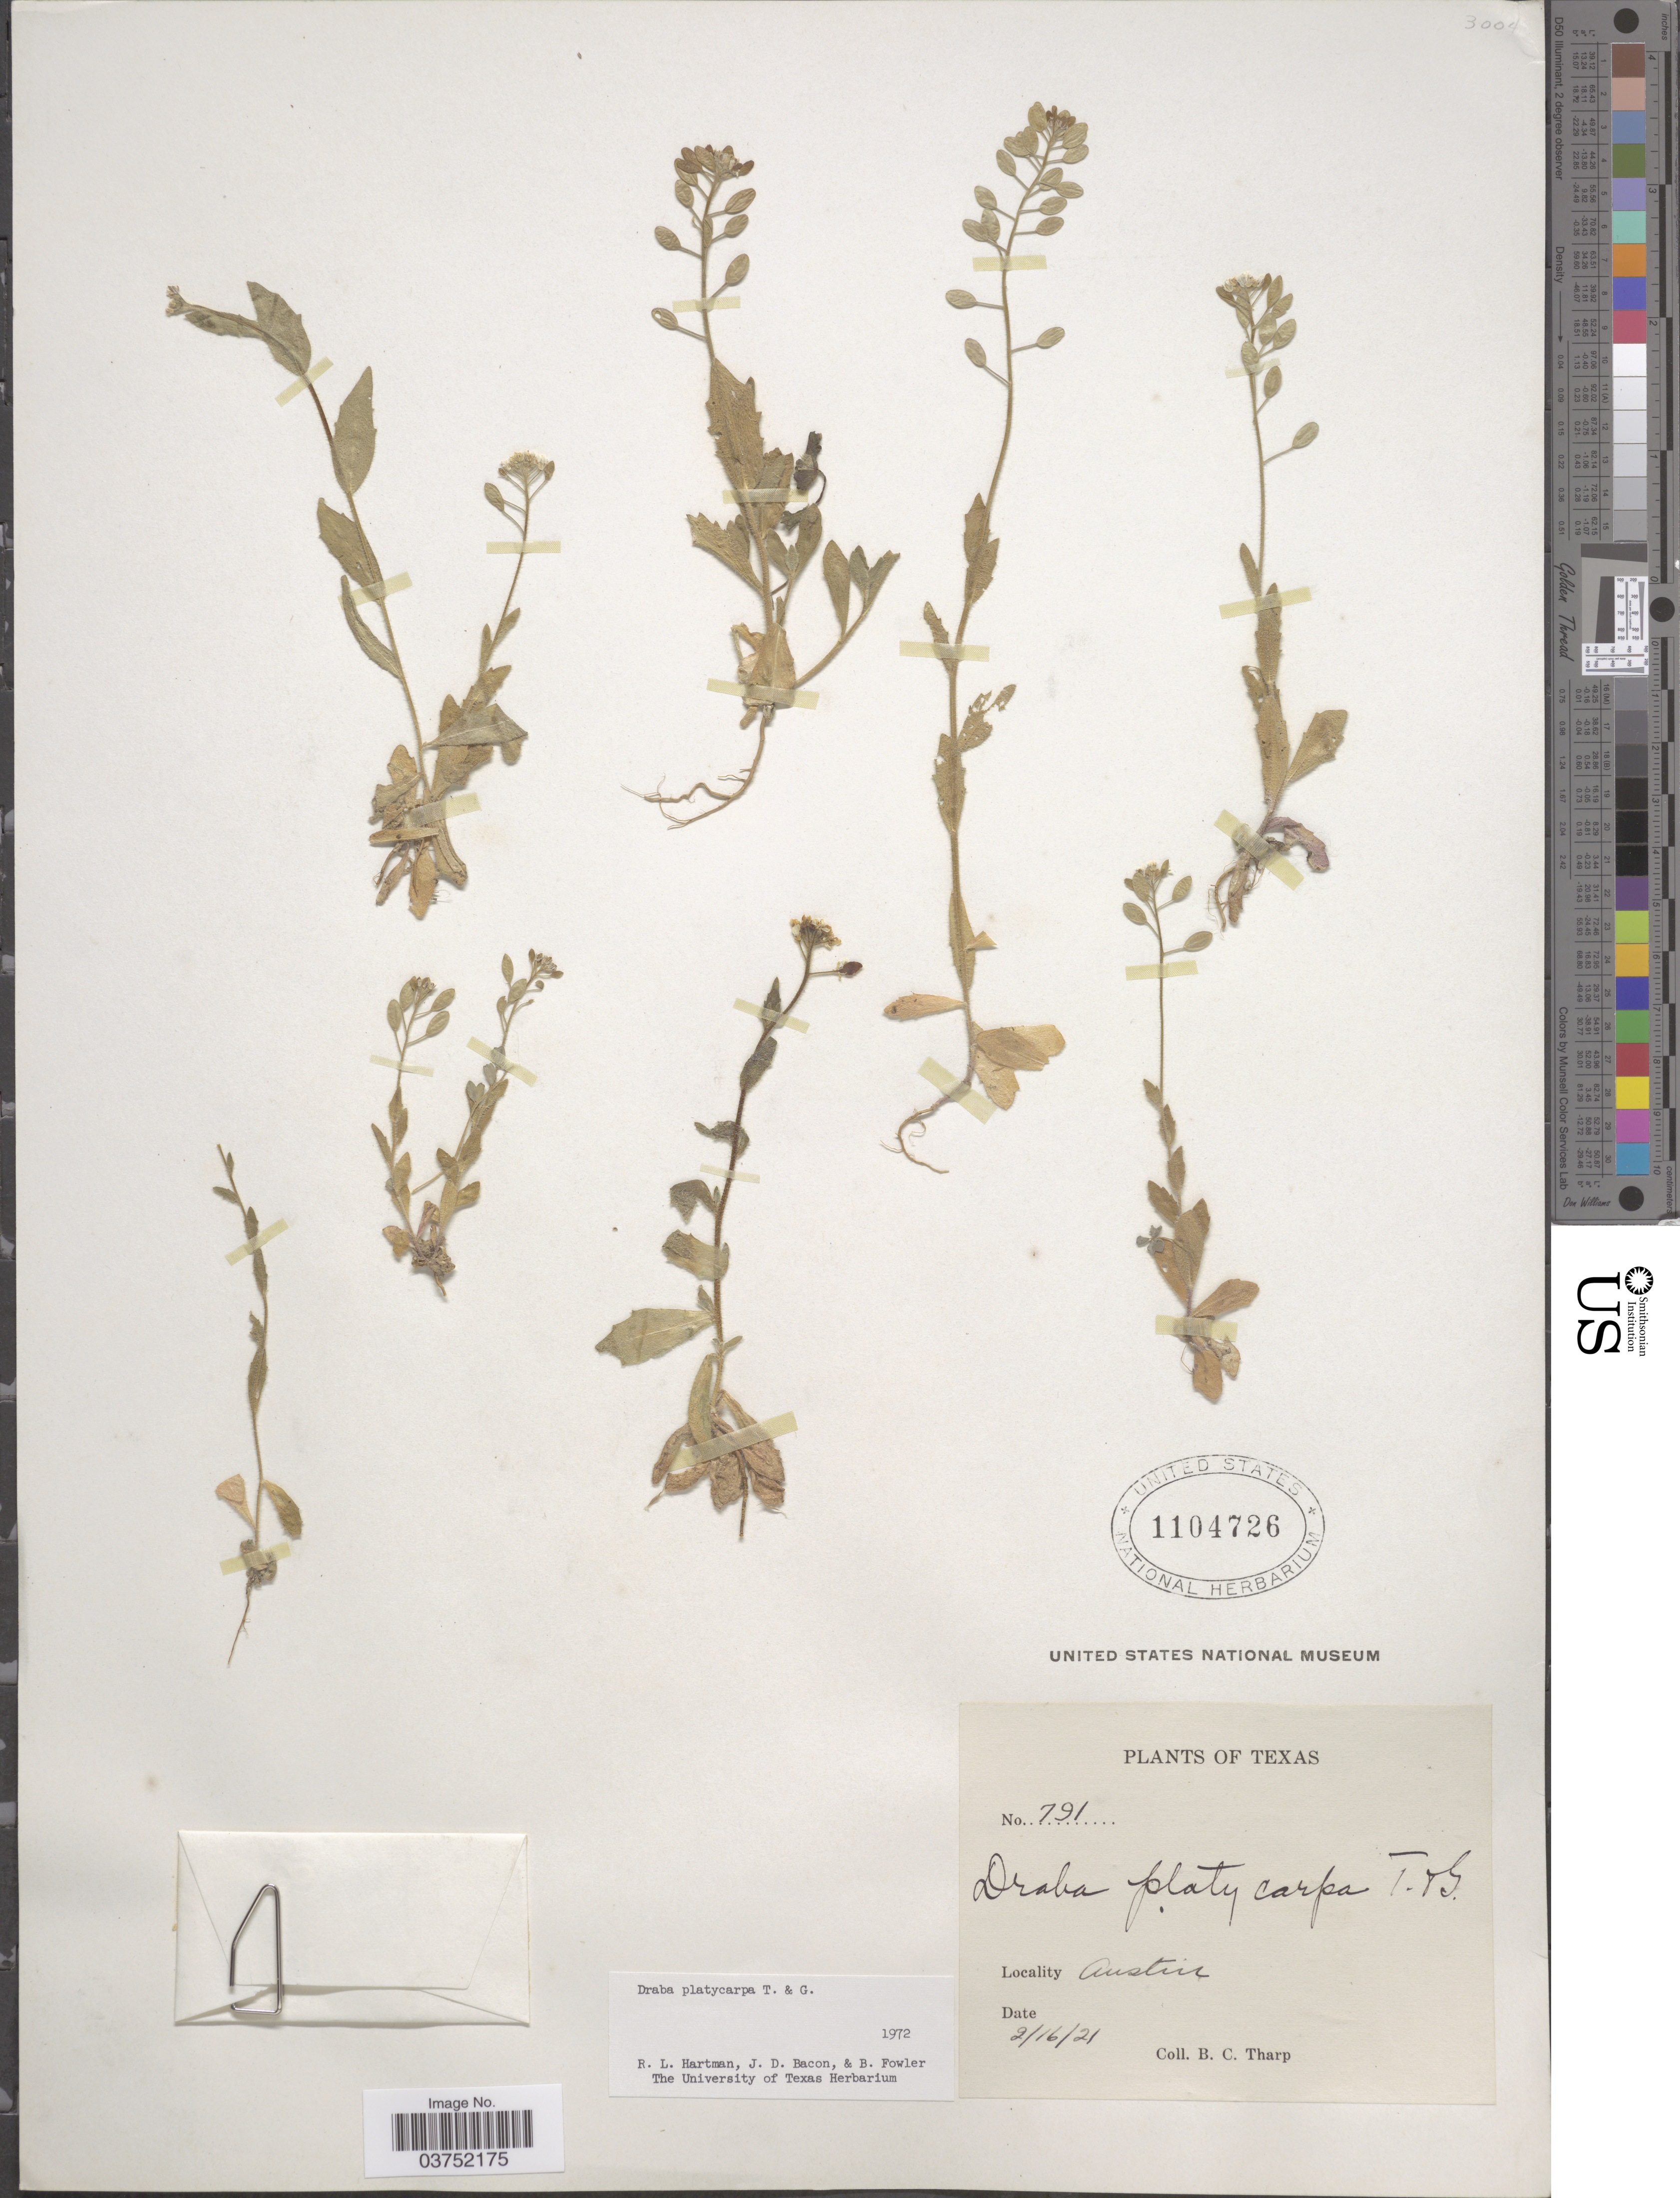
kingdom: Plantae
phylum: Tracheophyta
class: Magnoliopsida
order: Brassicales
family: Brassicaceae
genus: Draba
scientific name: Draba platycarpa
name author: Torr. & A. Gray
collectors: B. C. Tharp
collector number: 791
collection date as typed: Transcribed d/m/y: 16/2/21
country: United States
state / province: Texas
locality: Austin.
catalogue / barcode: US 1104726